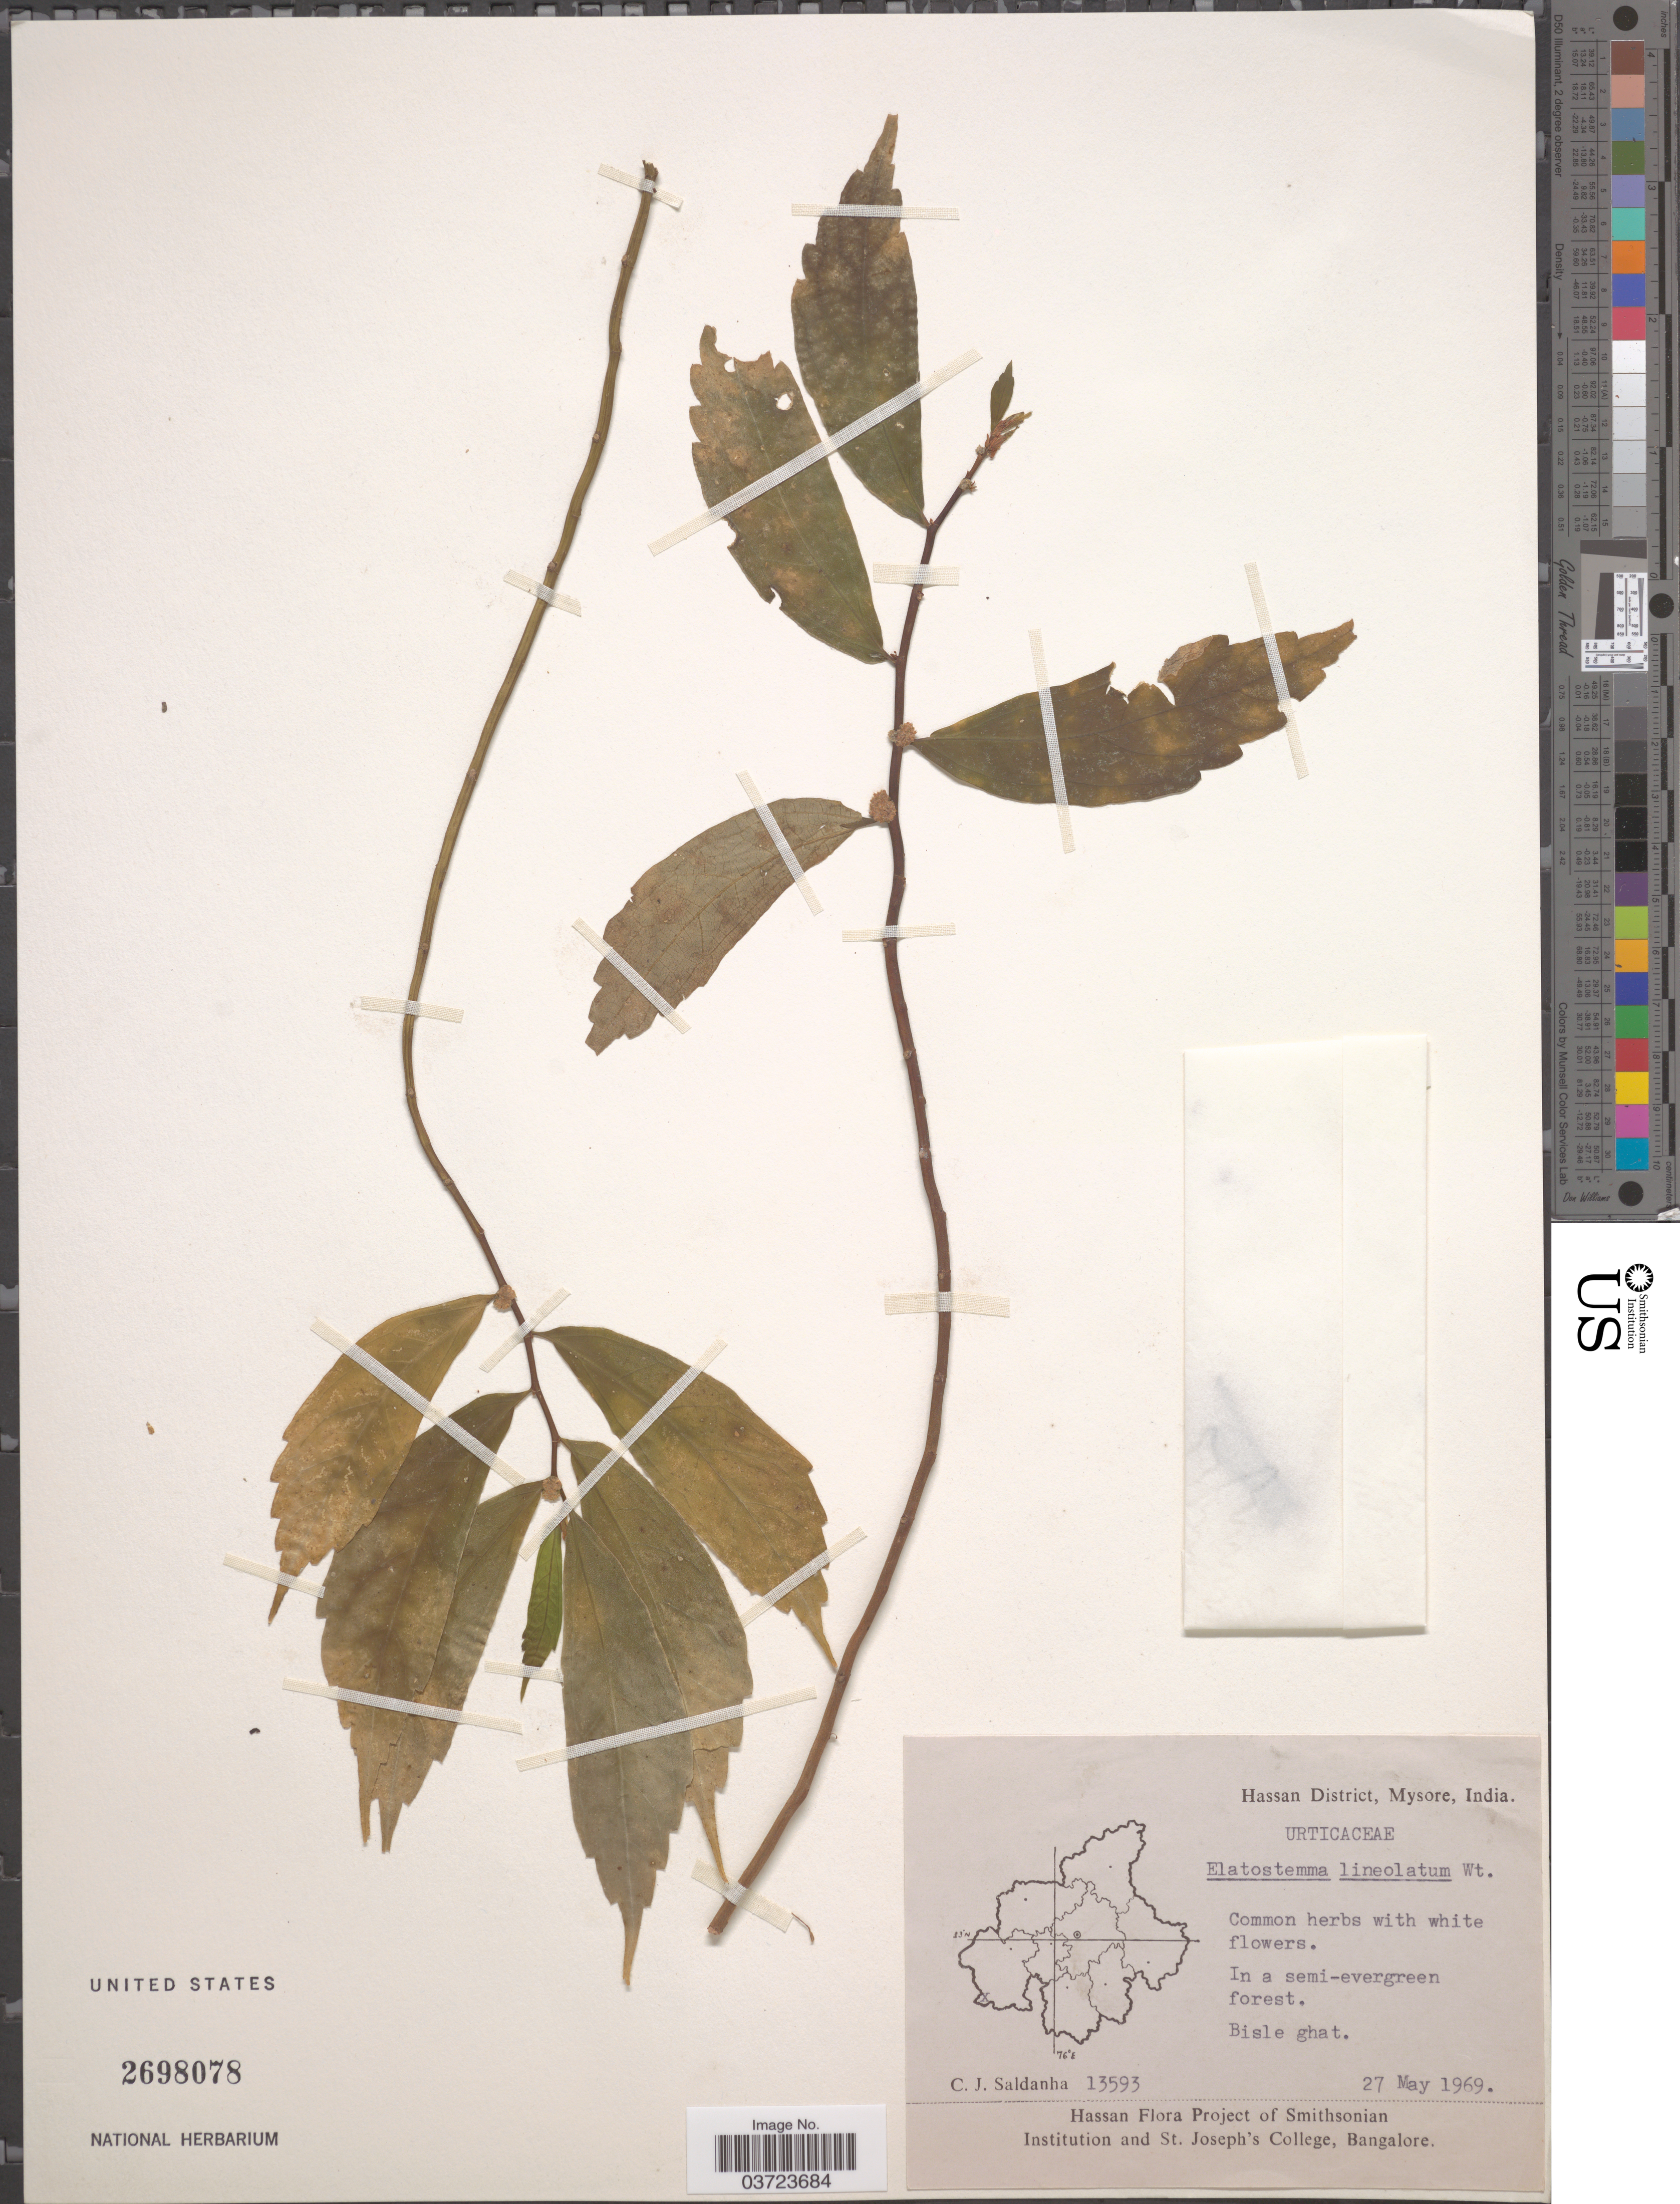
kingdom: Plantae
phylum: Tracheophyta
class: Magnoliopsida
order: Rosales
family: Urticaceae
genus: Elatostema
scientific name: Elatostema lineolatum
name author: Wight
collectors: C. J. Saldanha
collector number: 13593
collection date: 1969-05-27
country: India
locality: Hassan District, Mysore. Bisle ghat.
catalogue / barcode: US 2698078